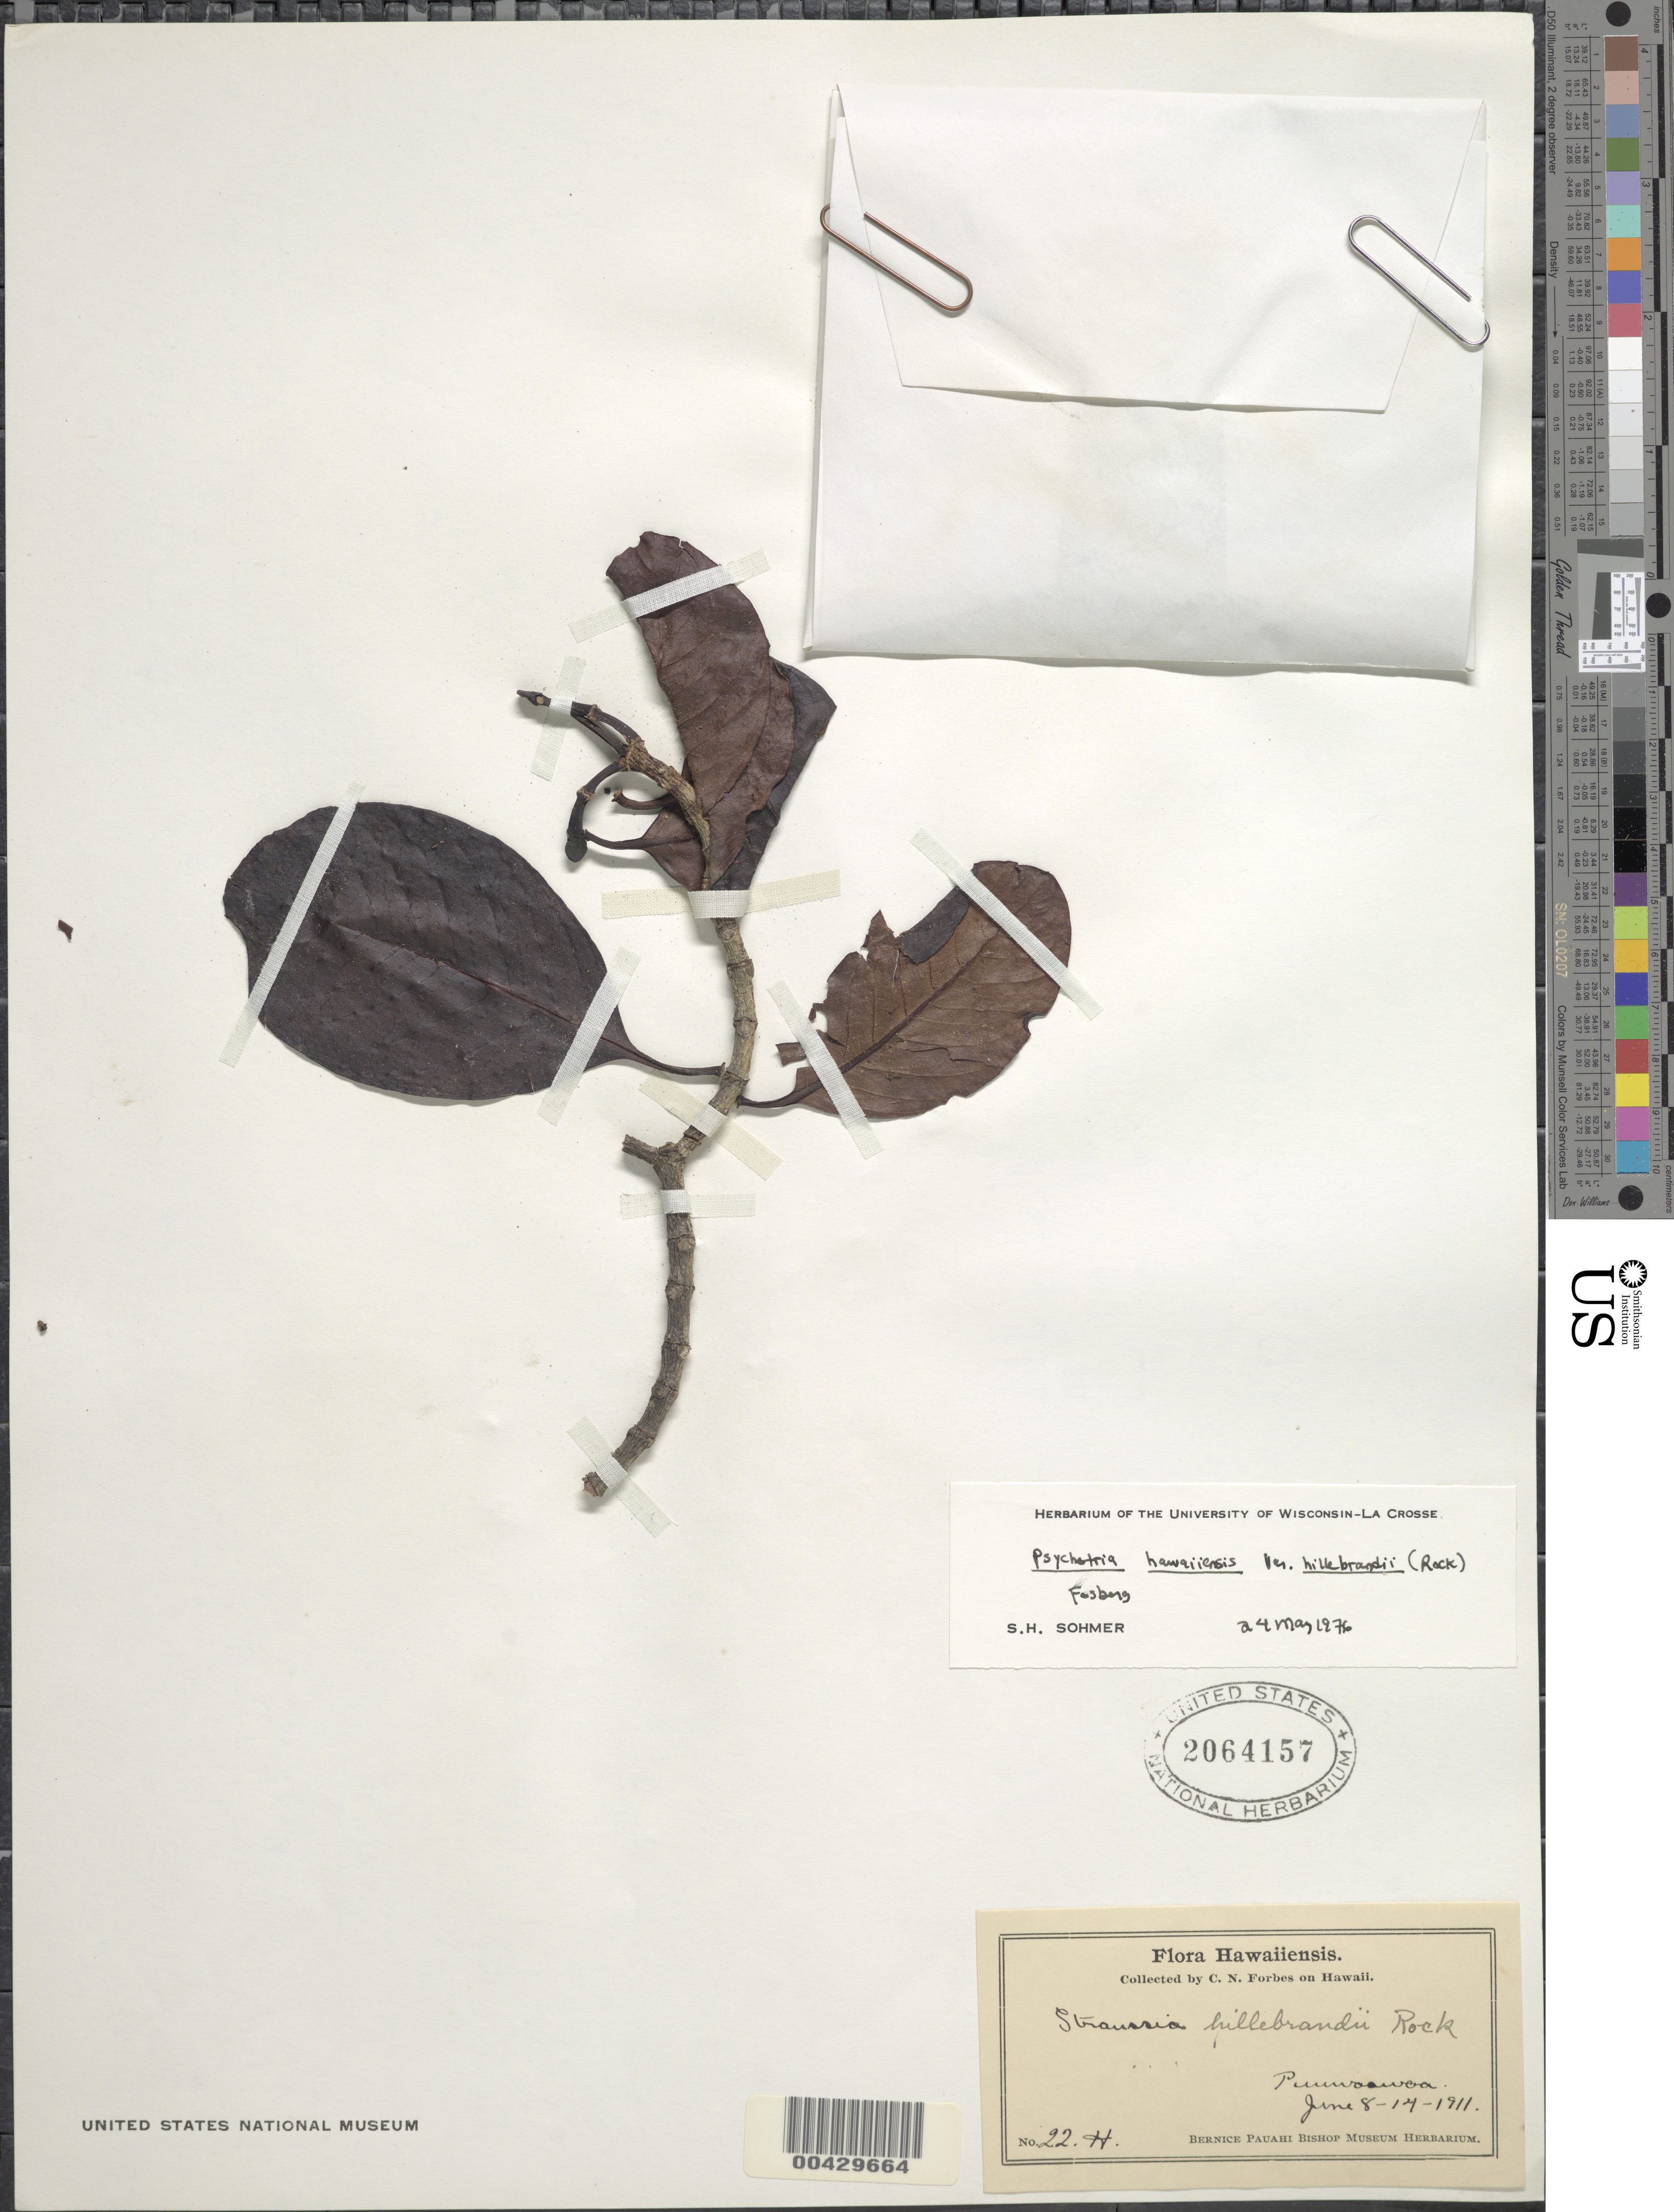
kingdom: Plantae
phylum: Tracheophyta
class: Magnoliopsida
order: Gentianales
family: Rubiaceae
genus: Psychotria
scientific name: Psychotria hawaiiensis var. hillebrandii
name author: (A. Gray) Fosberg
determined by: Sohmer, S. H.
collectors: C. N. Forbes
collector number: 22.H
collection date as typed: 8 Jun 1911 to 14 Jun 1911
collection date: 1911-06-08/1911-06-14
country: United States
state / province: Hawaii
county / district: Hawaii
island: Hawaii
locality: Puuwaawaa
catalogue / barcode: US 2064157